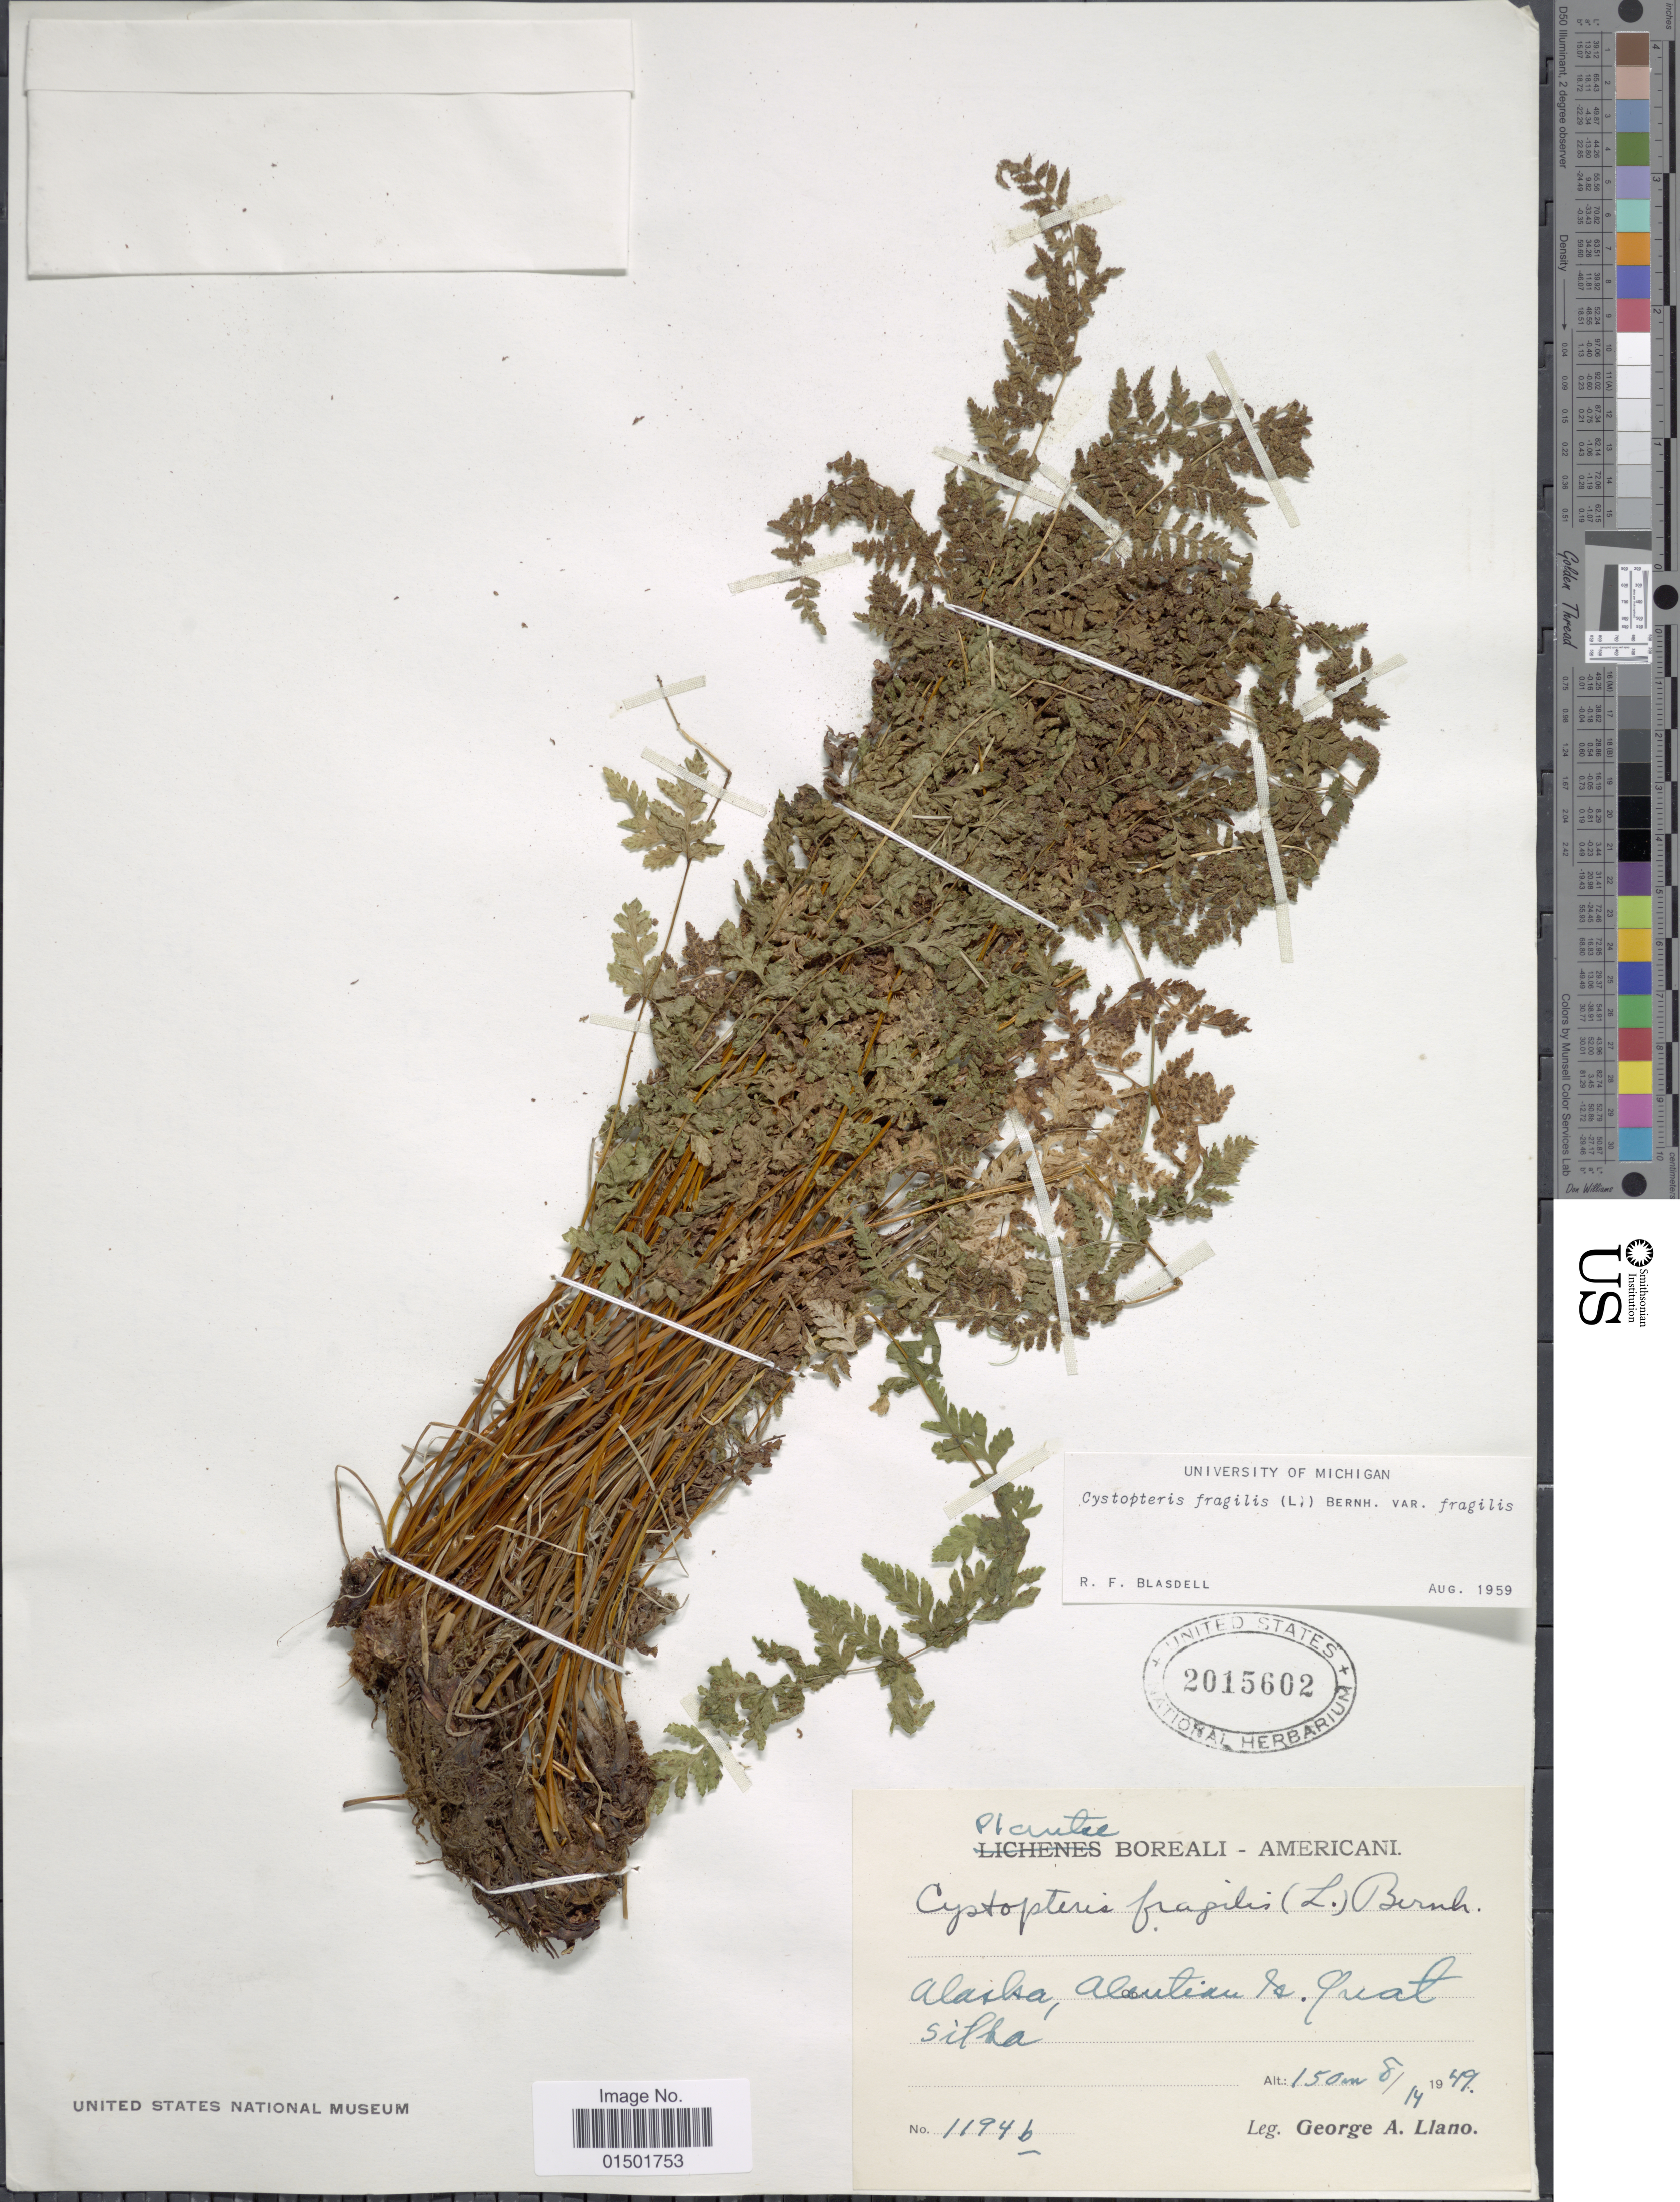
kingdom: Plantae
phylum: Tracheophyta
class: Polypodiopsida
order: Polypodiales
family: Cystopteridaceae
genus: Cystopteris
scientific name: Cystopteris fragilis var. fragilis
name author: (L.) Bernh.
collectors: G. Llano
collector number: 1194b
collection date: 1949-08-14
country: United States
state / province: Alaska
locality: Plantae Boreali-Americani. Alaska, Aleutian Is. Great Sitka.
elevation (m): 150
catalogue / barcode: US 2015602